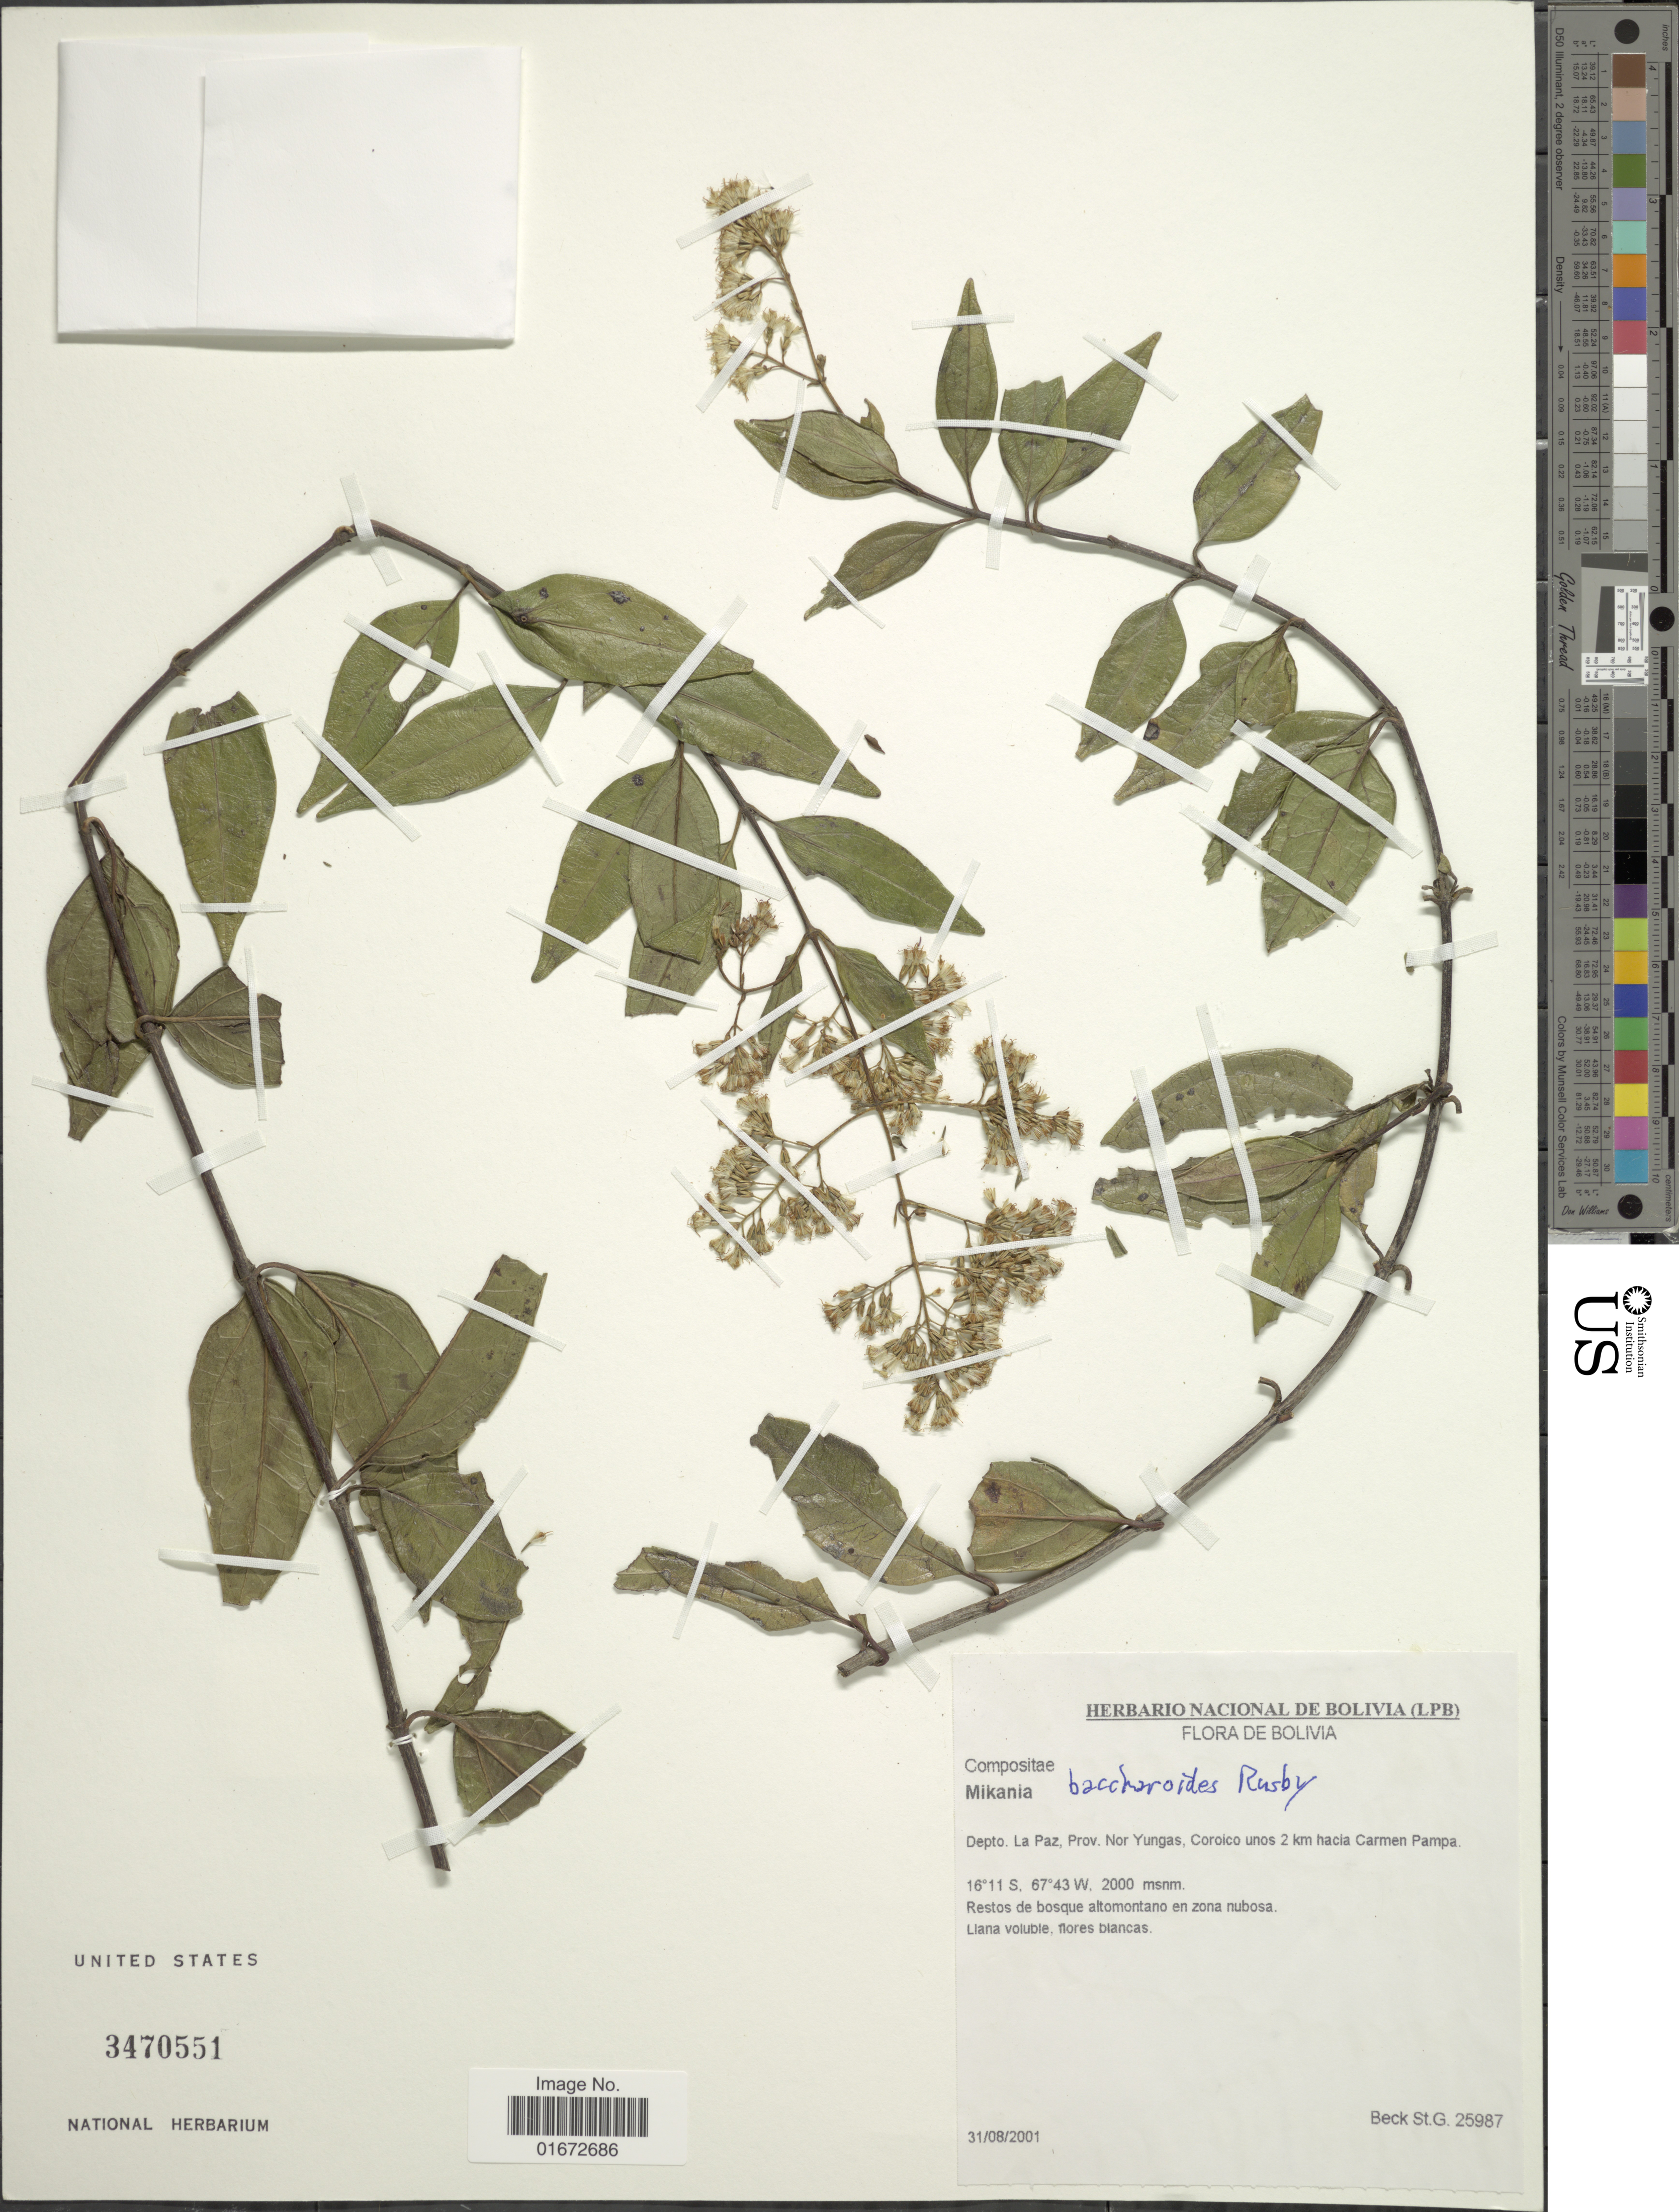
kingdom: Plantae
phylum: Tracheophyta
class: Magnoliopsida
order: Asterales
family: Asteraceae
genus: Mikania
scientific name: Mikania baccharoidea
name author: Rusby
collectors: S. G. Beck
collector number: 25987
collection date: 2001-08-31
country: Bolivia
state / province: La Paz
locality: Depto. La Paz, Prov. Nor Yungas, Coroico unos 2 km hacia Carmen Pampa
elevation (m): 2000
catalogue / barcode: US 3470551